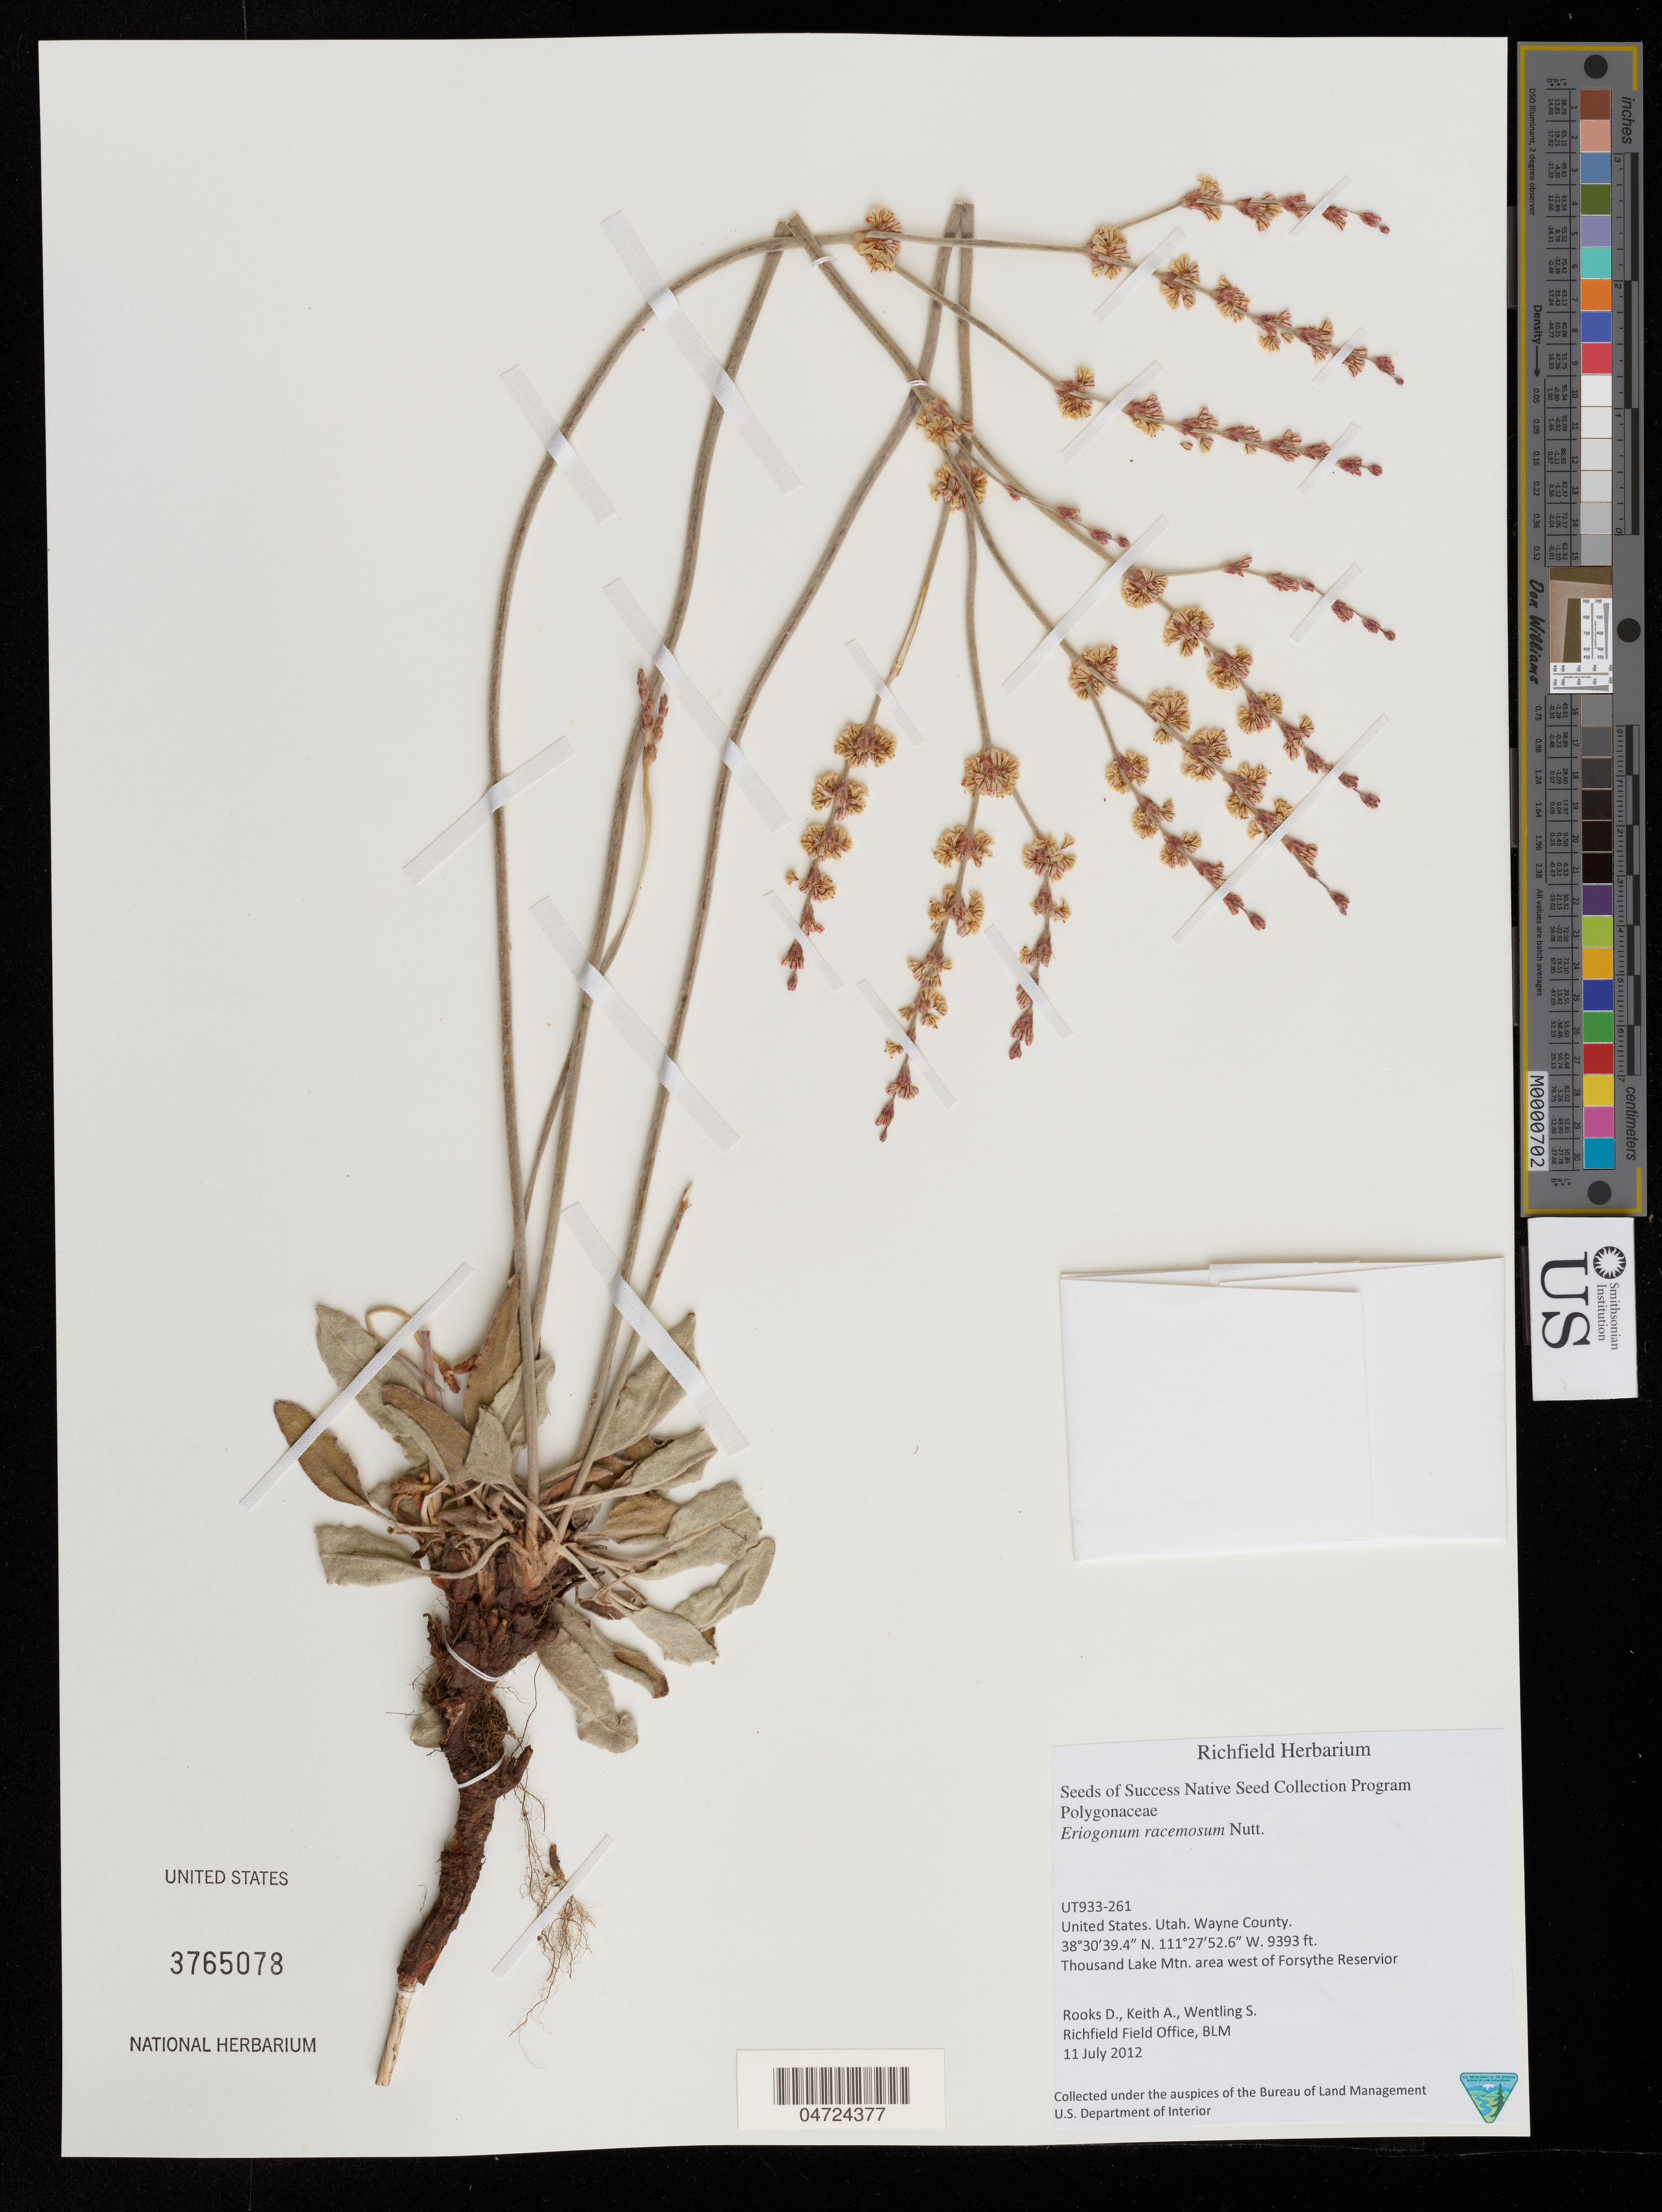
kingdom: Plantae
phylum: Tracheophyta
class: Magnoliopsida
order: Caryophyllales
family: Polygonaceae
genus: Eriogonum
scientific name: Eriogonum racemosum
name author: Nutt.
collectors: D. Rooks, A. Keith & S. Wentling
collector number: UT933-261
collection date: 2012-07-11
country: United States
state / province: Utah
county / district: Wayne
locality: Wayne County. Thousand Lake Mtn. area west of Forsythe Reservoir.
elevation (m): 2863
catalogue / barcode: US 3765078